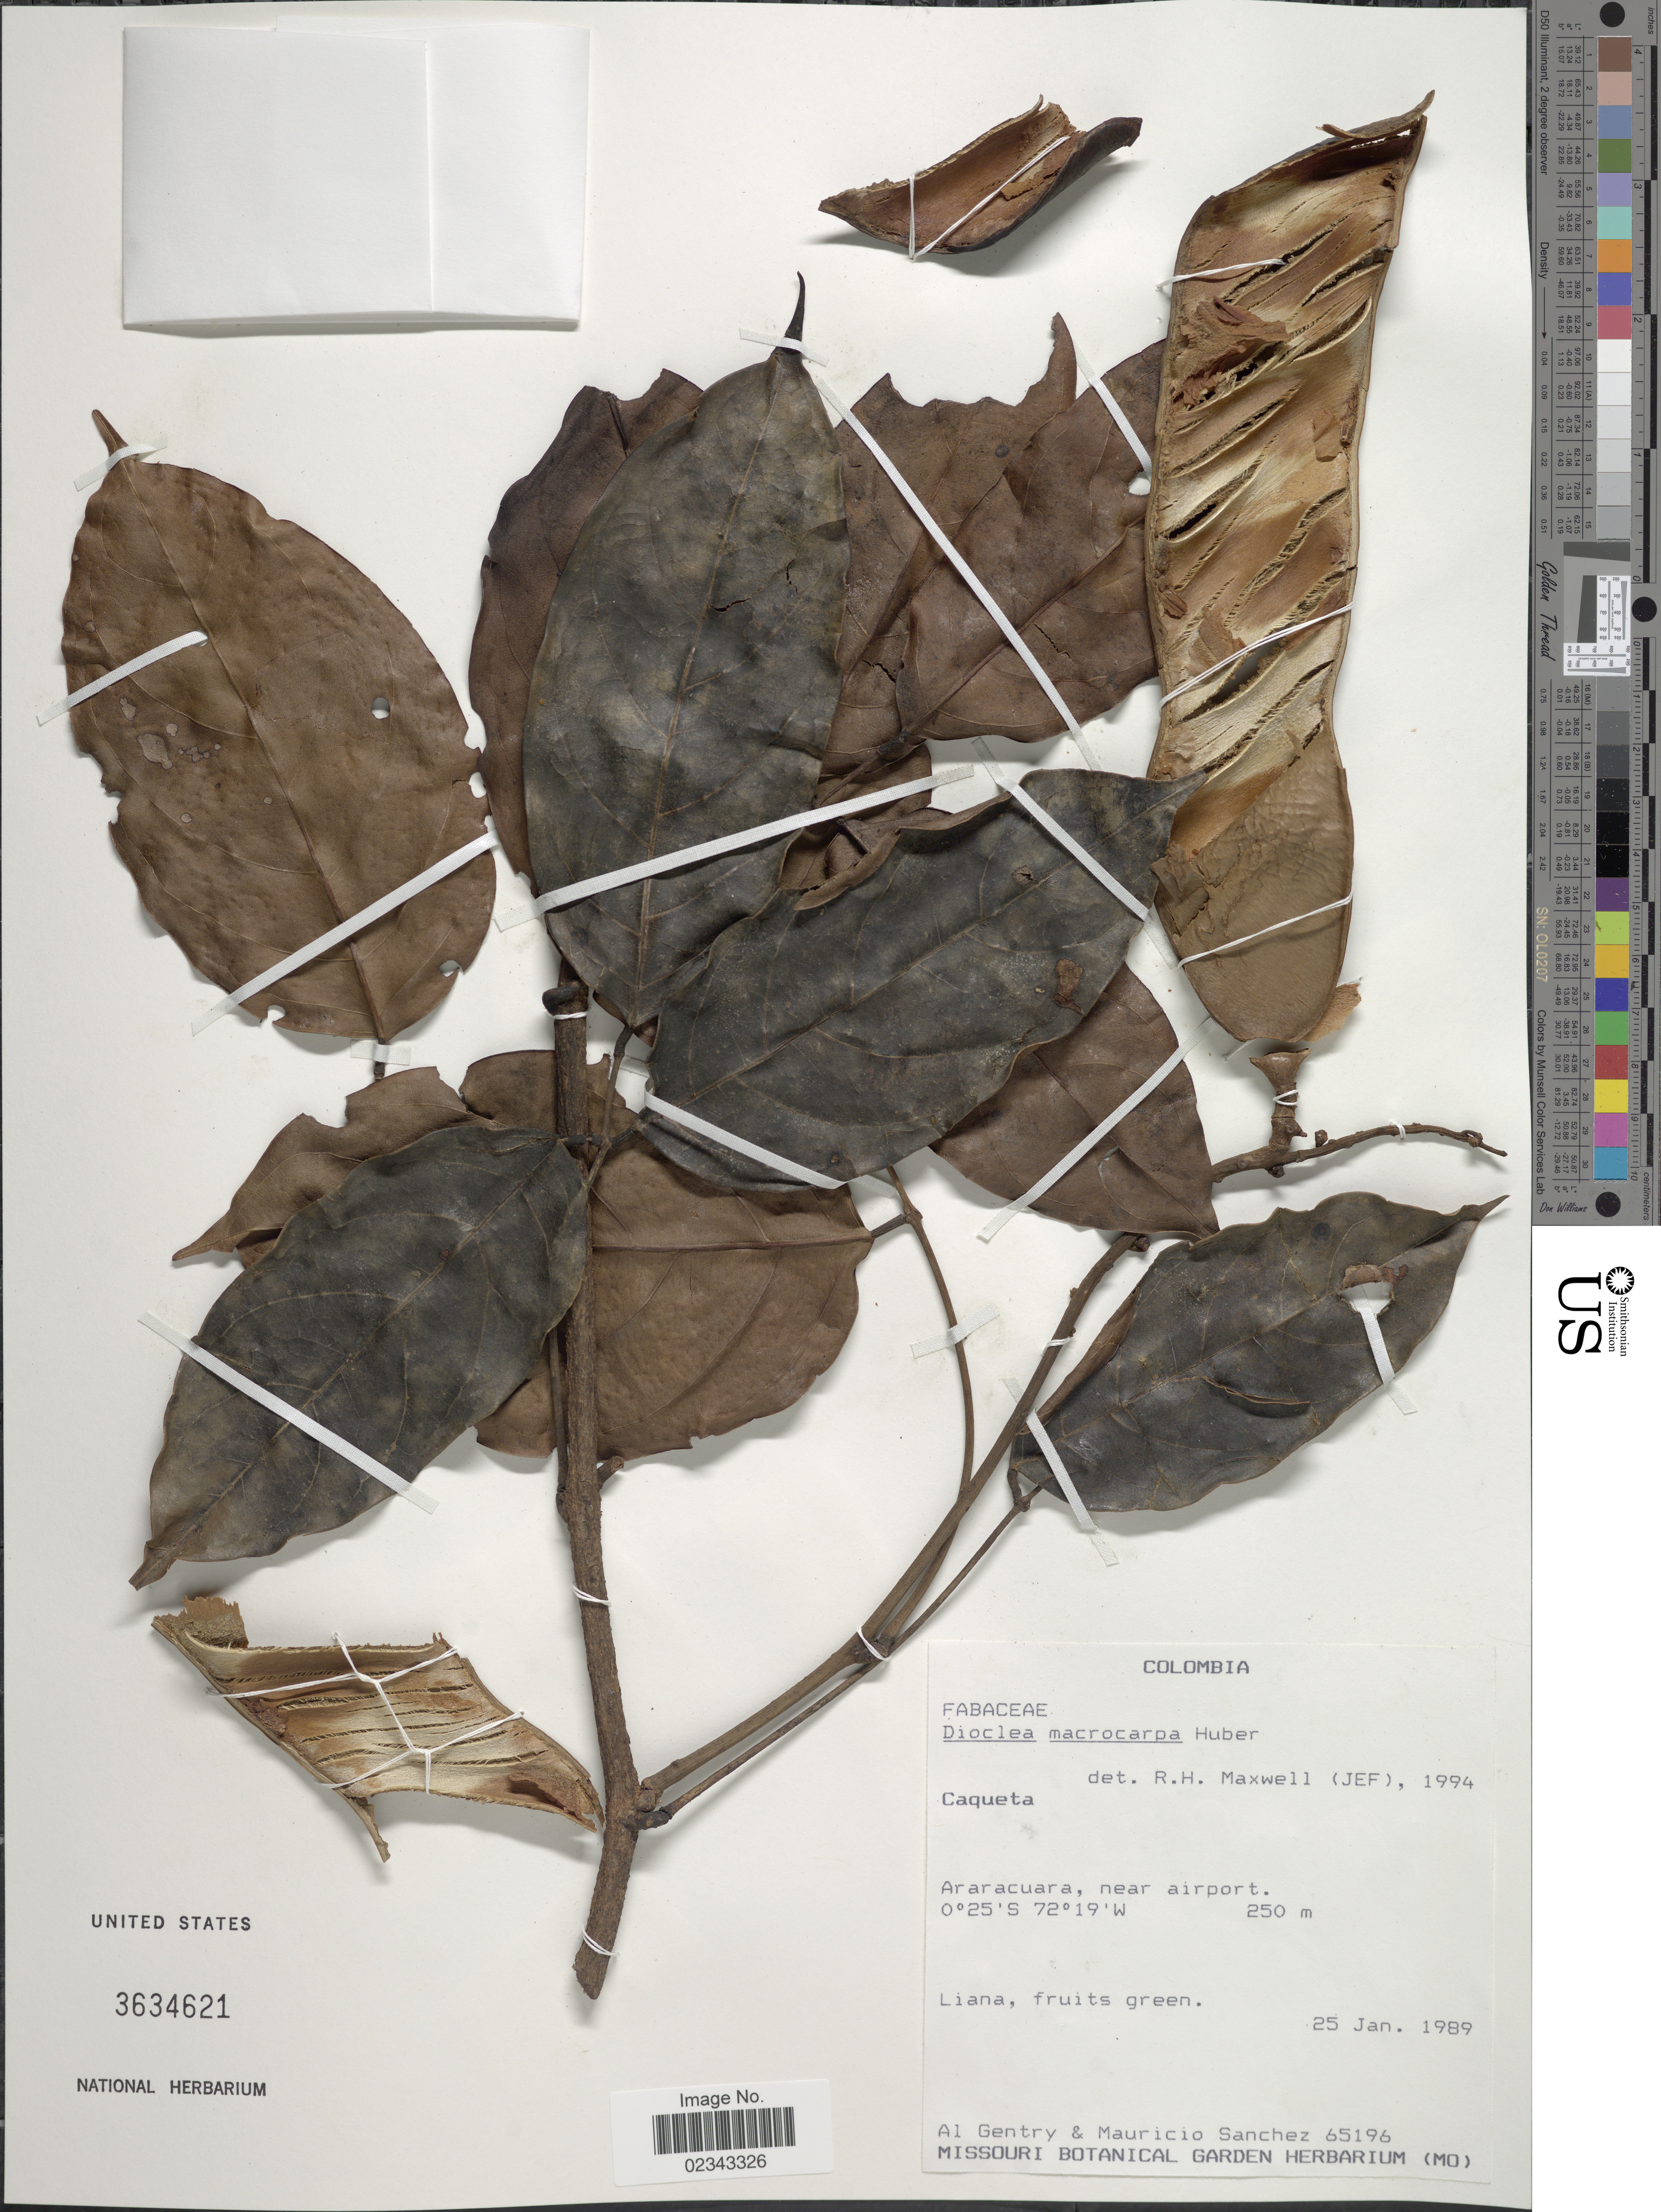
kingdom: Plantae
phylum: Tracheophyta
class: Magnoliopsida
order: Fabales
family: Fabaceae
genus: Macropsychanthus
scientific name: Macropsychanthus macrocarpus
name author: (Huber) L.P. Queiroz & Snak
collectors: A. H. Gentry & M. Sanchez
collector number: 65196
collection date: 1989-01-25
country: Colombia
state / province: Caquetá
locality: Araracuara, near airport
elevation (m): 250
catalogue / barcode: US 3634621